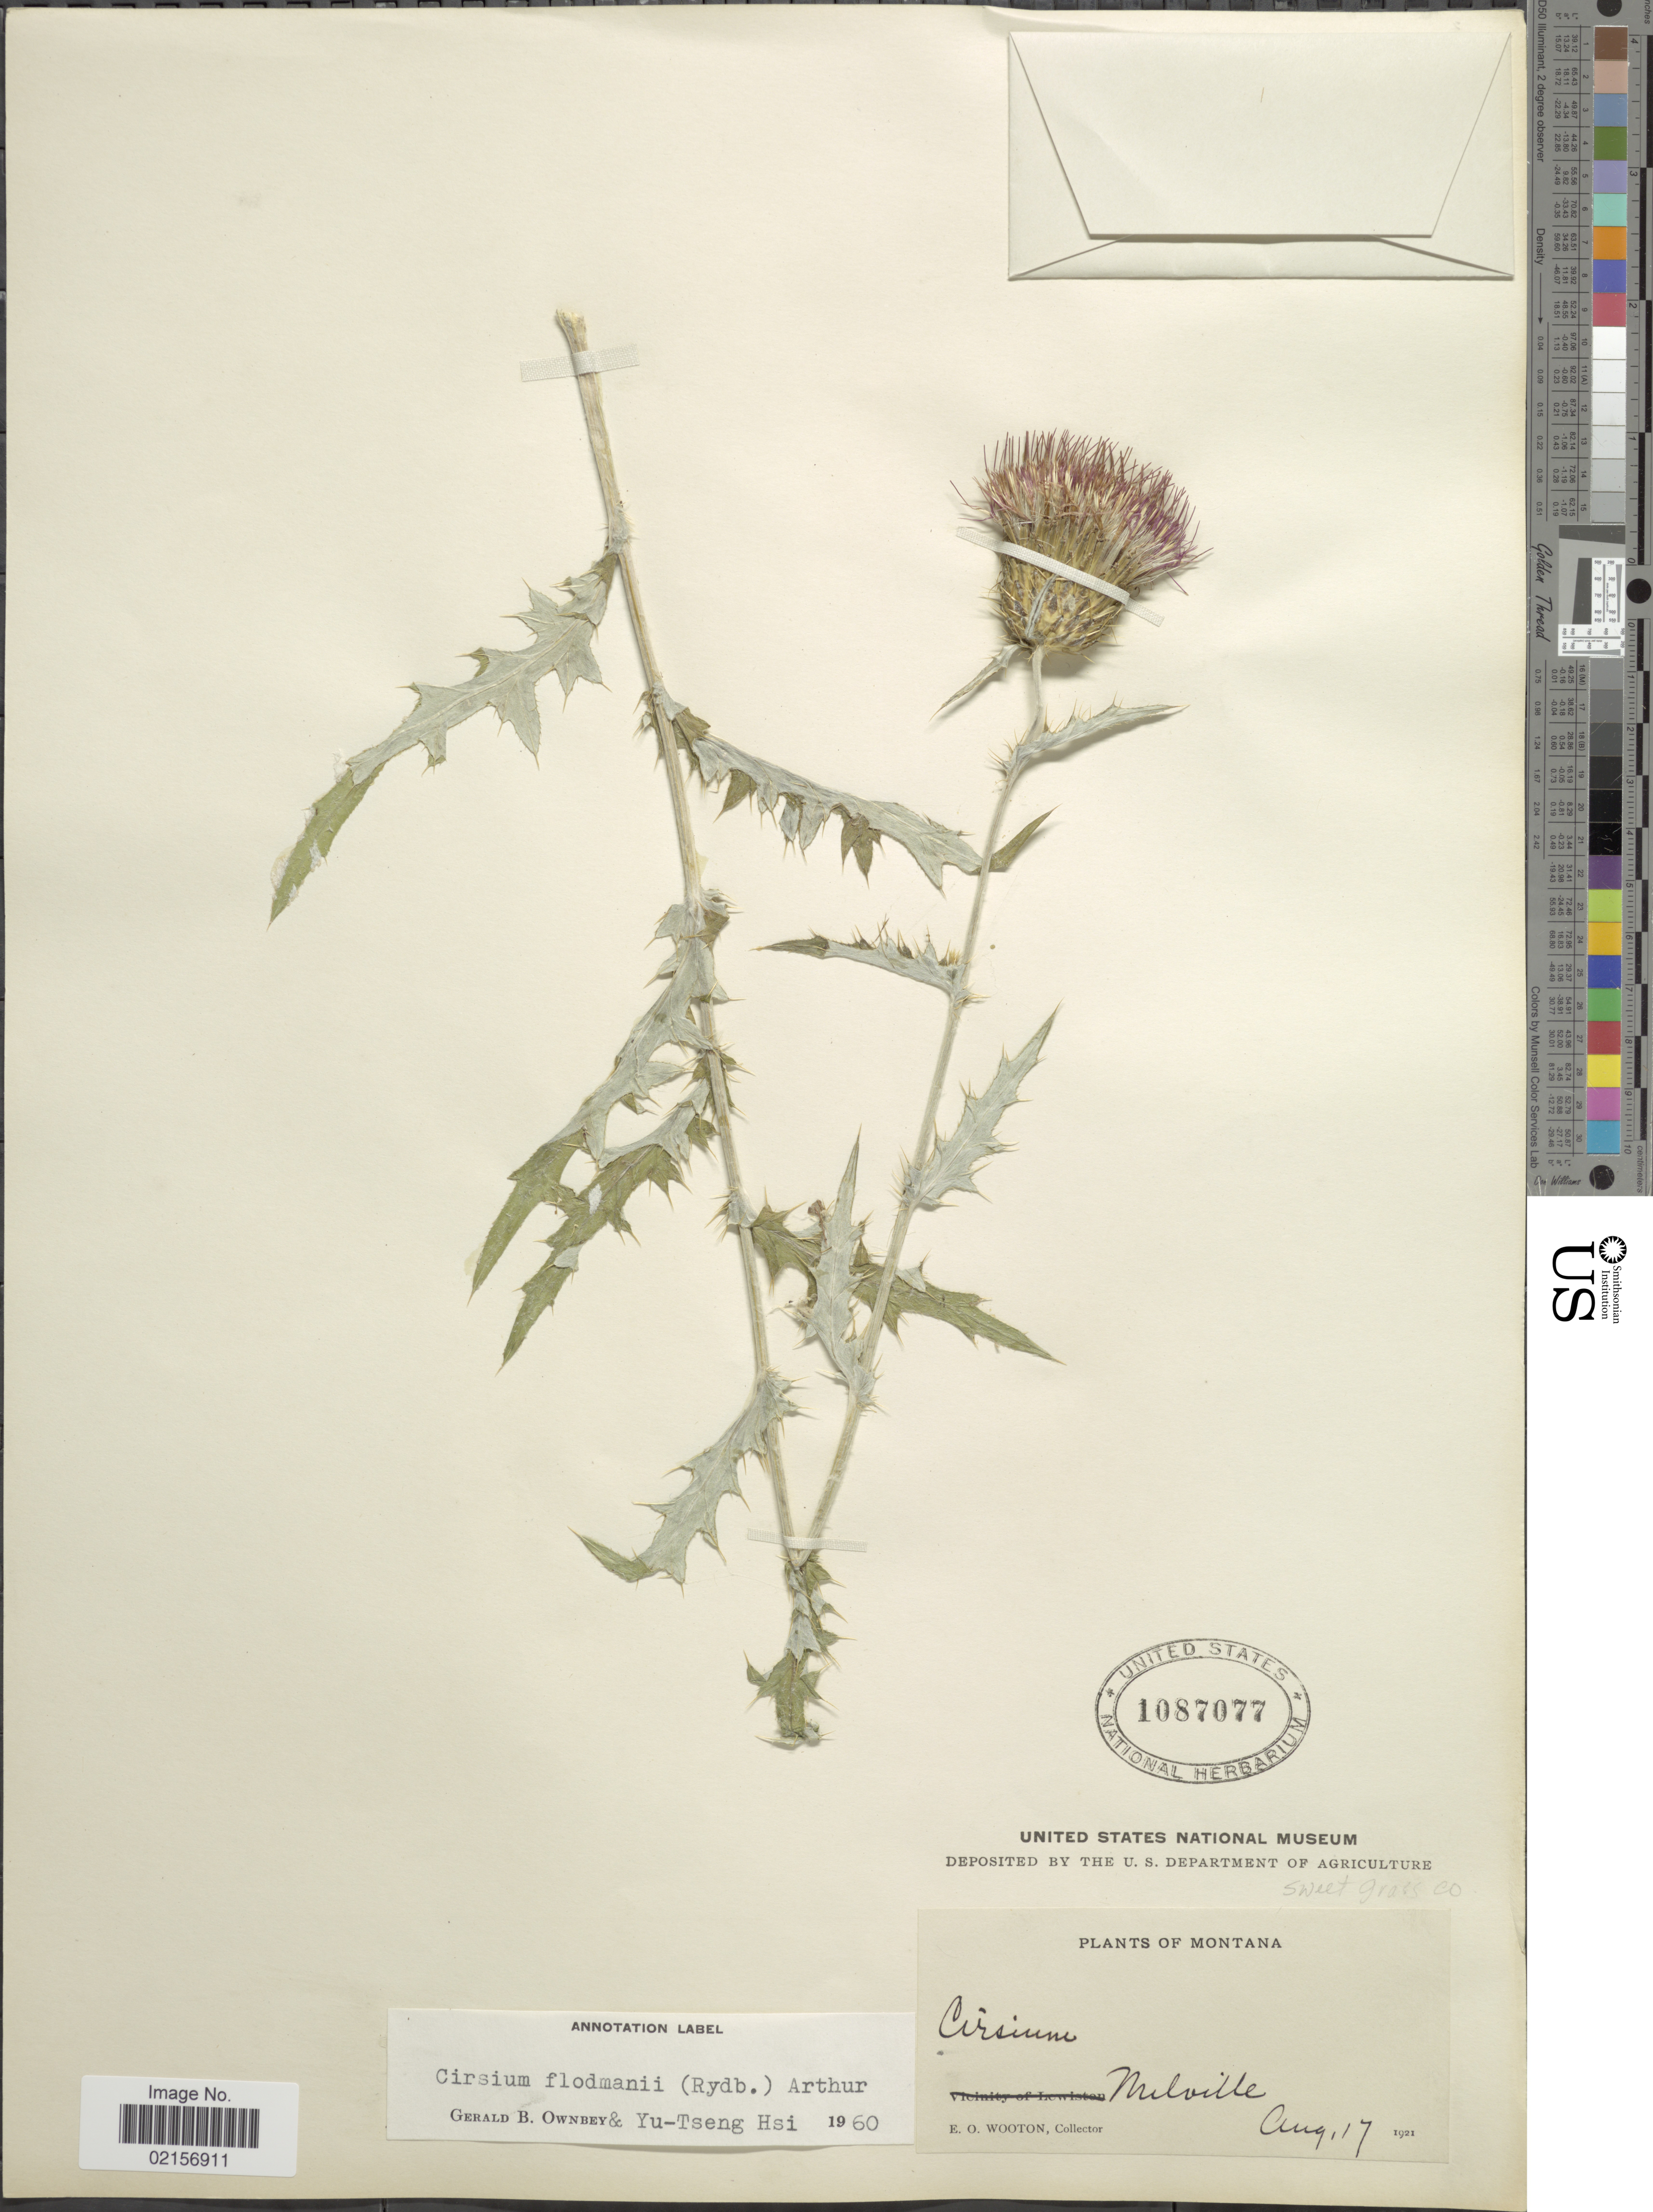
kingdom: Plantae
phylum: Tracheophyta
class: Magnoliopsida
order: Asterales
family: Asteraceae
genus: Cirsium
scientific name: Cirsium flodmanii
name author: (Rydb.) Arthur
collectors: E. O. Wooton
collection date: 1921-08-17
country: United States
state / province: Montana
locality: Melville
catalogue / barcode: US 1087077